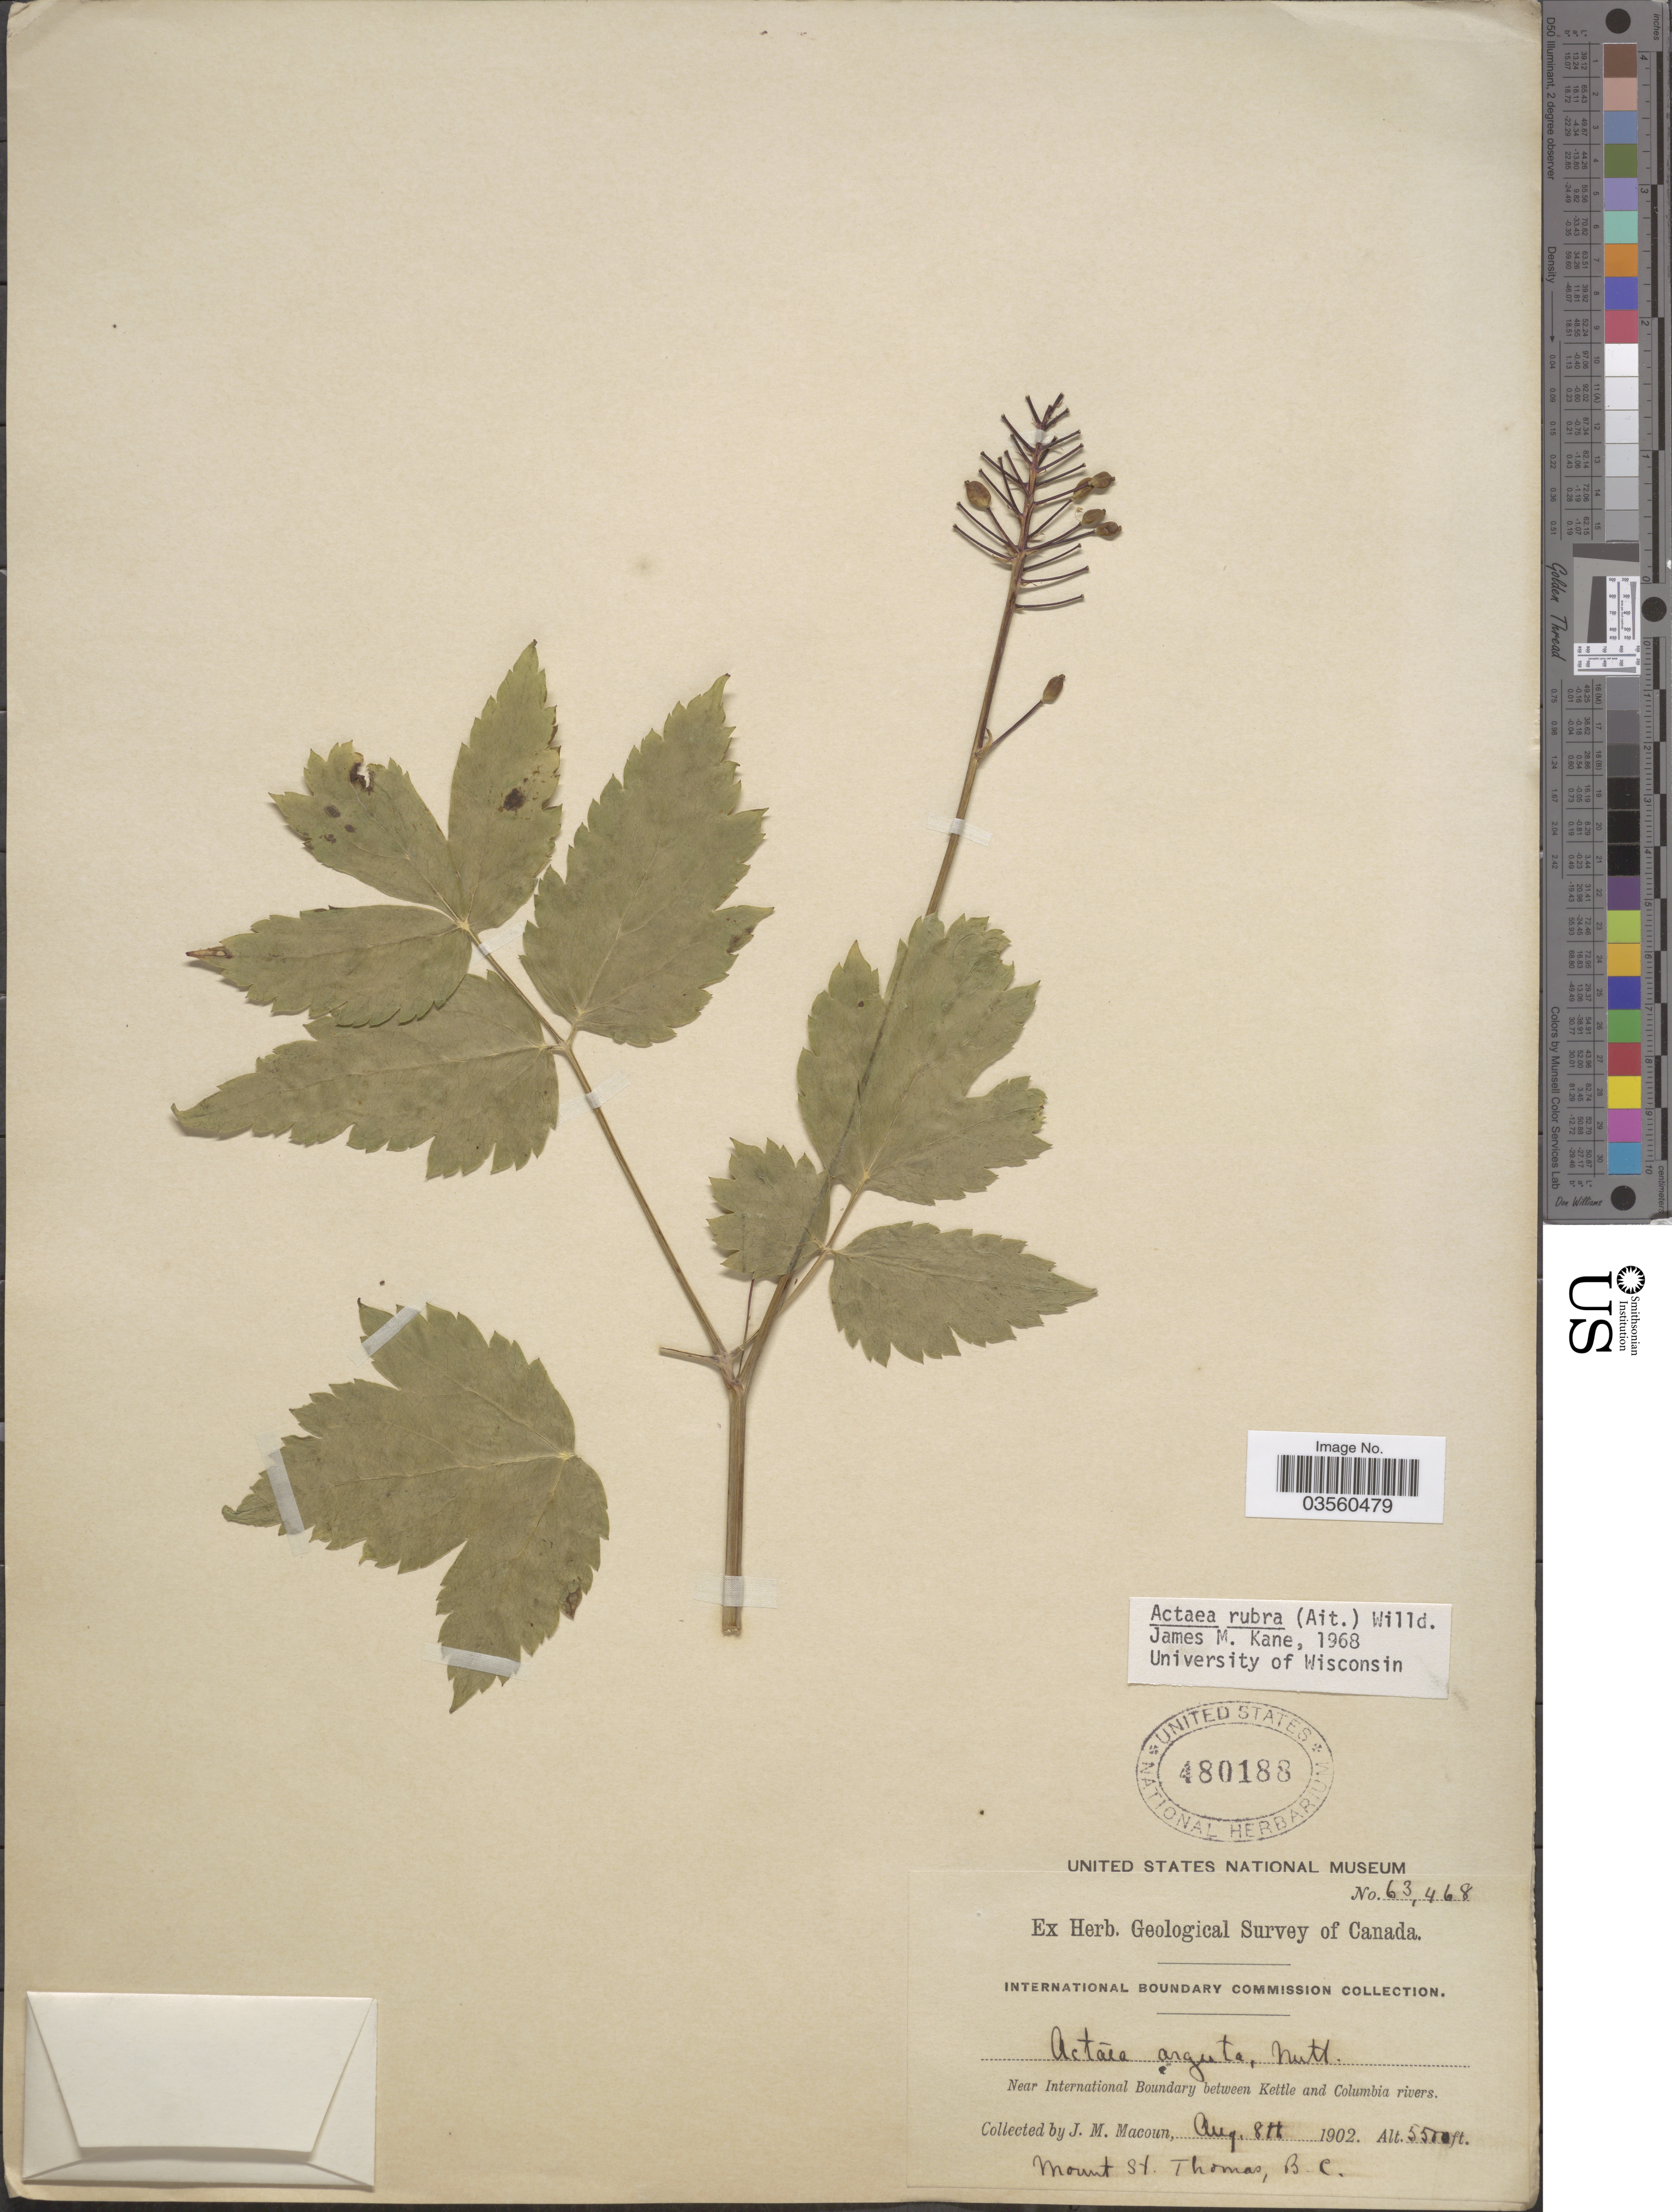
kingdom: Plantae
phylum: Tracheophyta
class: Magnoliopsida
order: Ranunculales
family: Ranunculaceae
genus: Actaea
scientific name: Actaea rubra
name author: (Aiton) Willd.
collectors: J. M. Macoun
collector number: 63468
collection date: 1902-08-08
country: Canada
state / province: British Columbia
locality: Near International Boundary between Kettle and Columbia rivers. Mount St. Thomas.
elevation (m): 1676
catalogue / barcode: US 480188